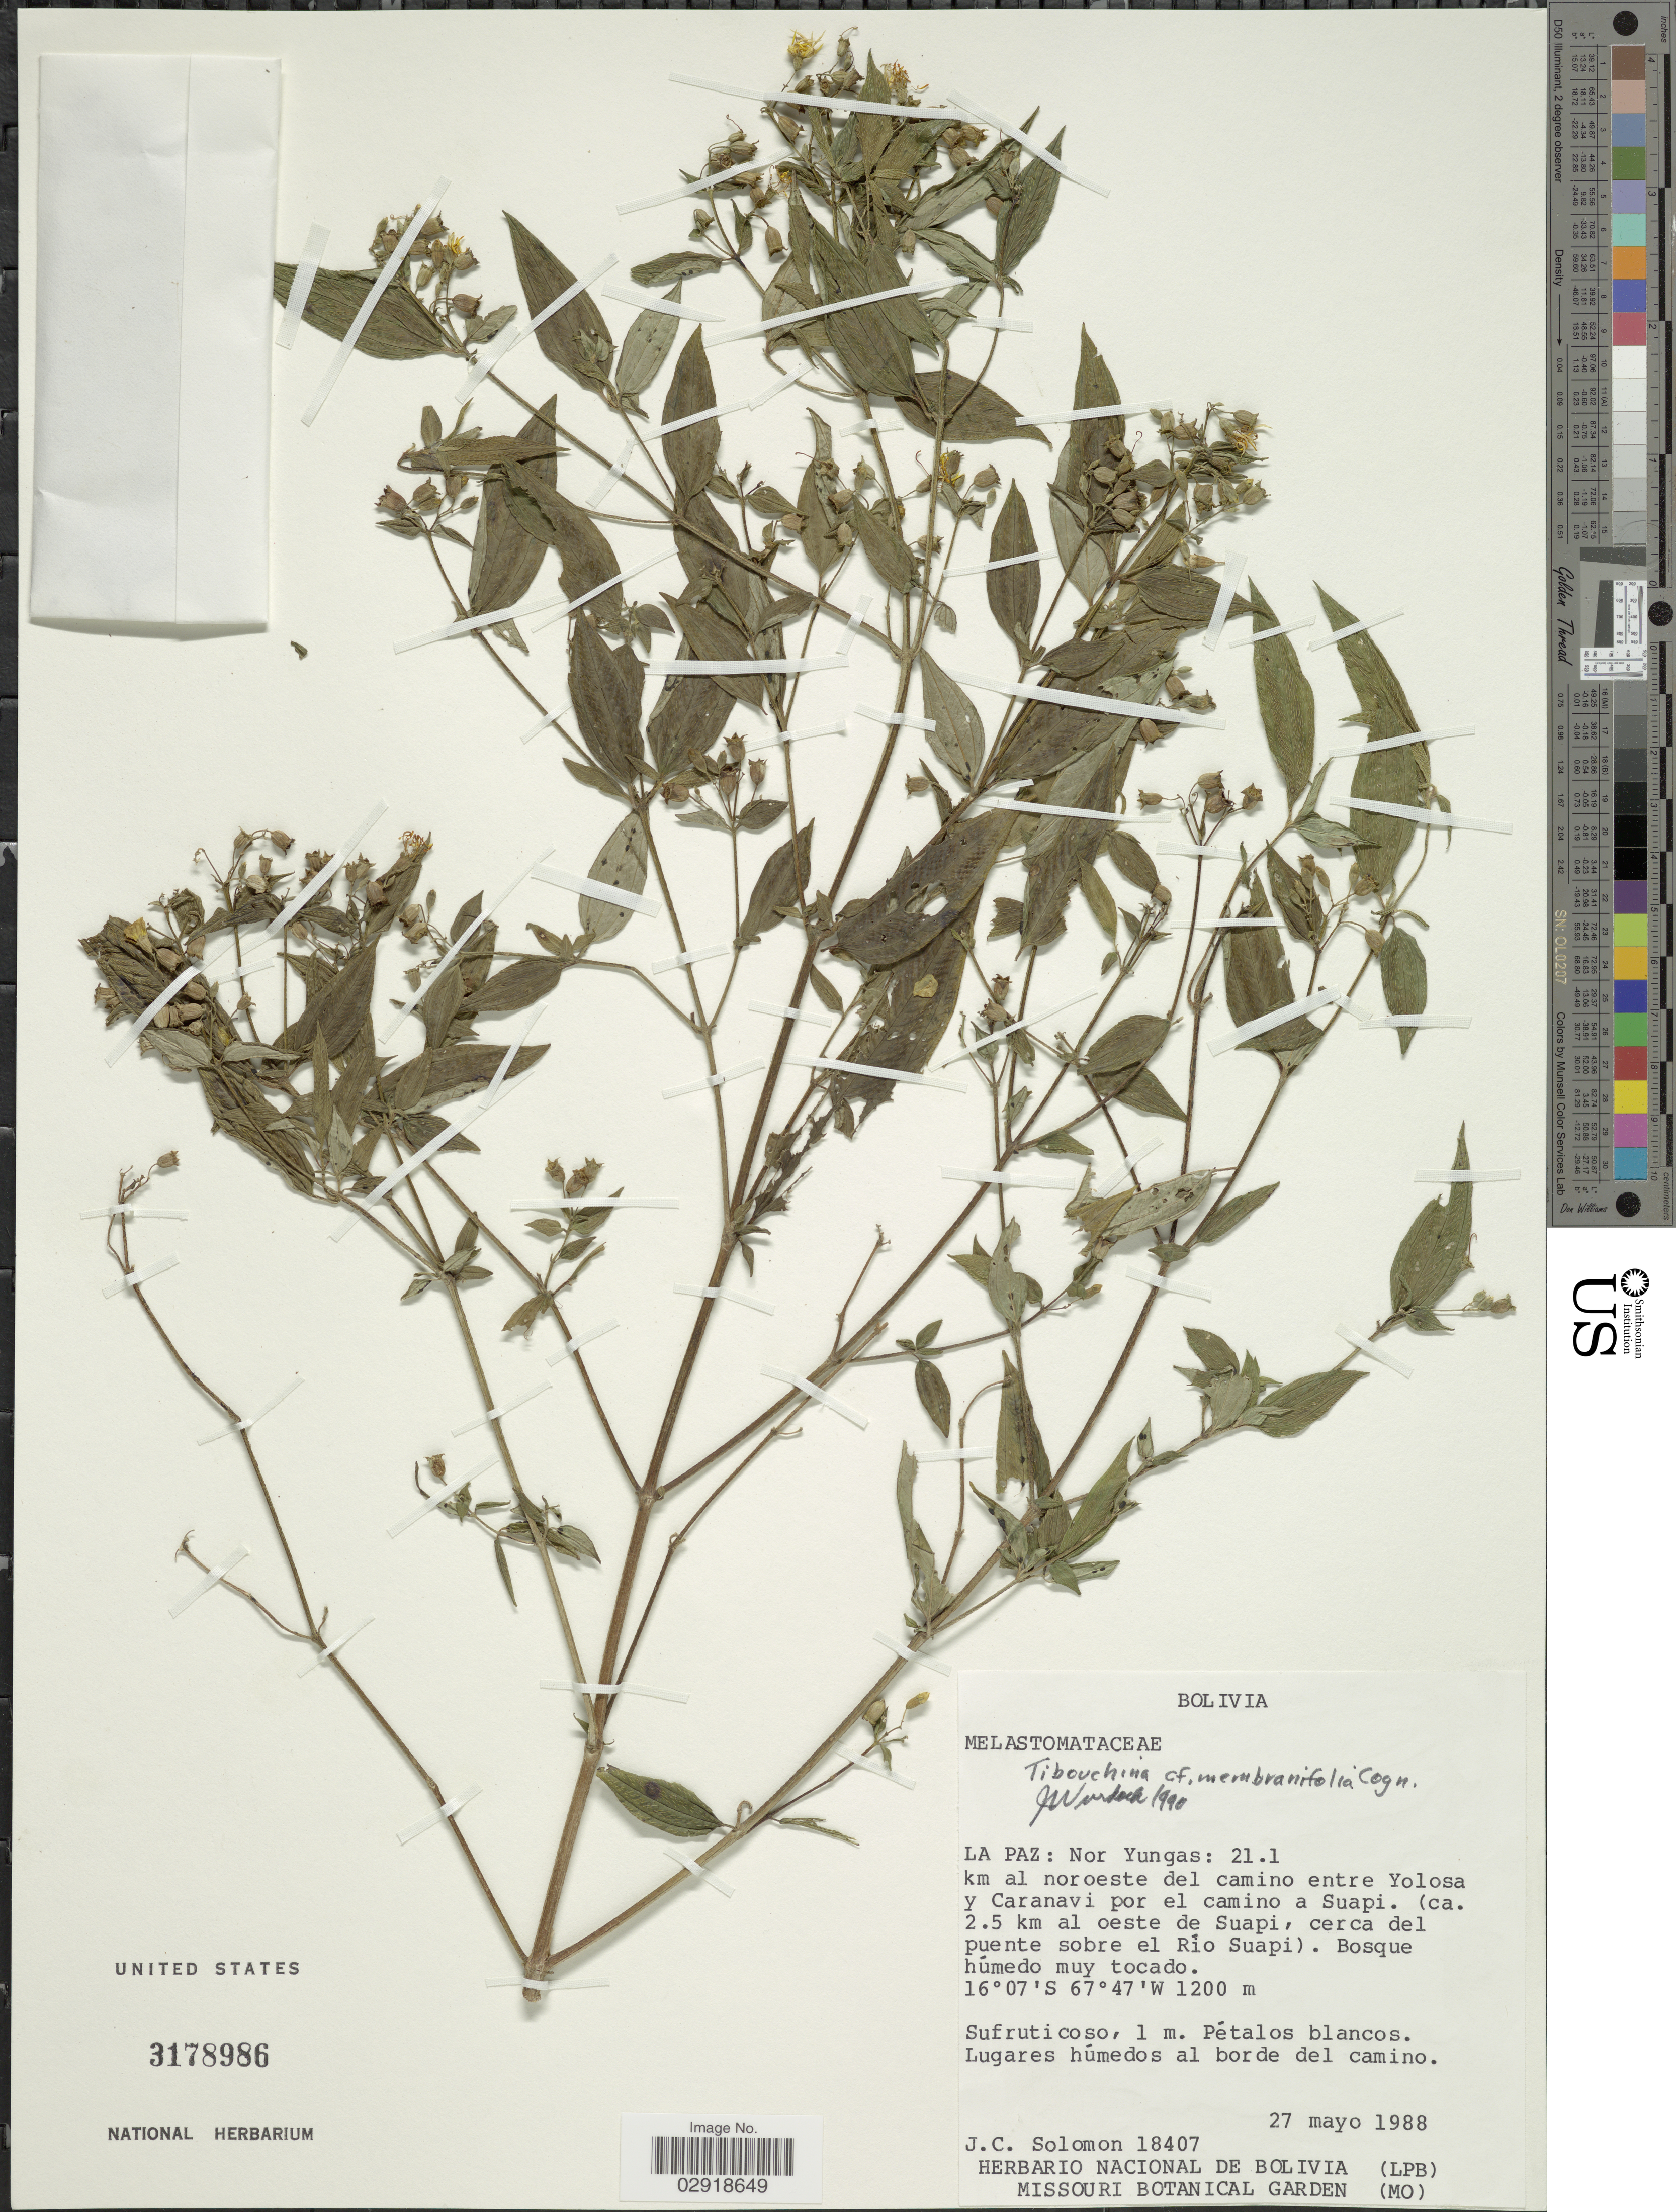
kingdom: Plantae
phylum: Tracheophyta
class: Magnoliopsida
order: Myrtales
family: Melastomataceae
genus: Chaetogastra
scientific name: Chaetogastra membranifolia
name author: (Cogn.) P.J.F. Guim. & Michelang.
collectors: J. C. Solomon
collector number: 18407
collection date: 1988-05-27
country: Bolivia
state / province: La Paz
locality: Nor Yungas: 21.1 km al noroeste del camino entre Yolosa y Caranavi por el camino a Suapi. (ca. 2.5 km al oeste de Suapi, cerca del puente sobre el Río Suapi).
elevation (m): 1200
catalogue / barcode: US 3178986